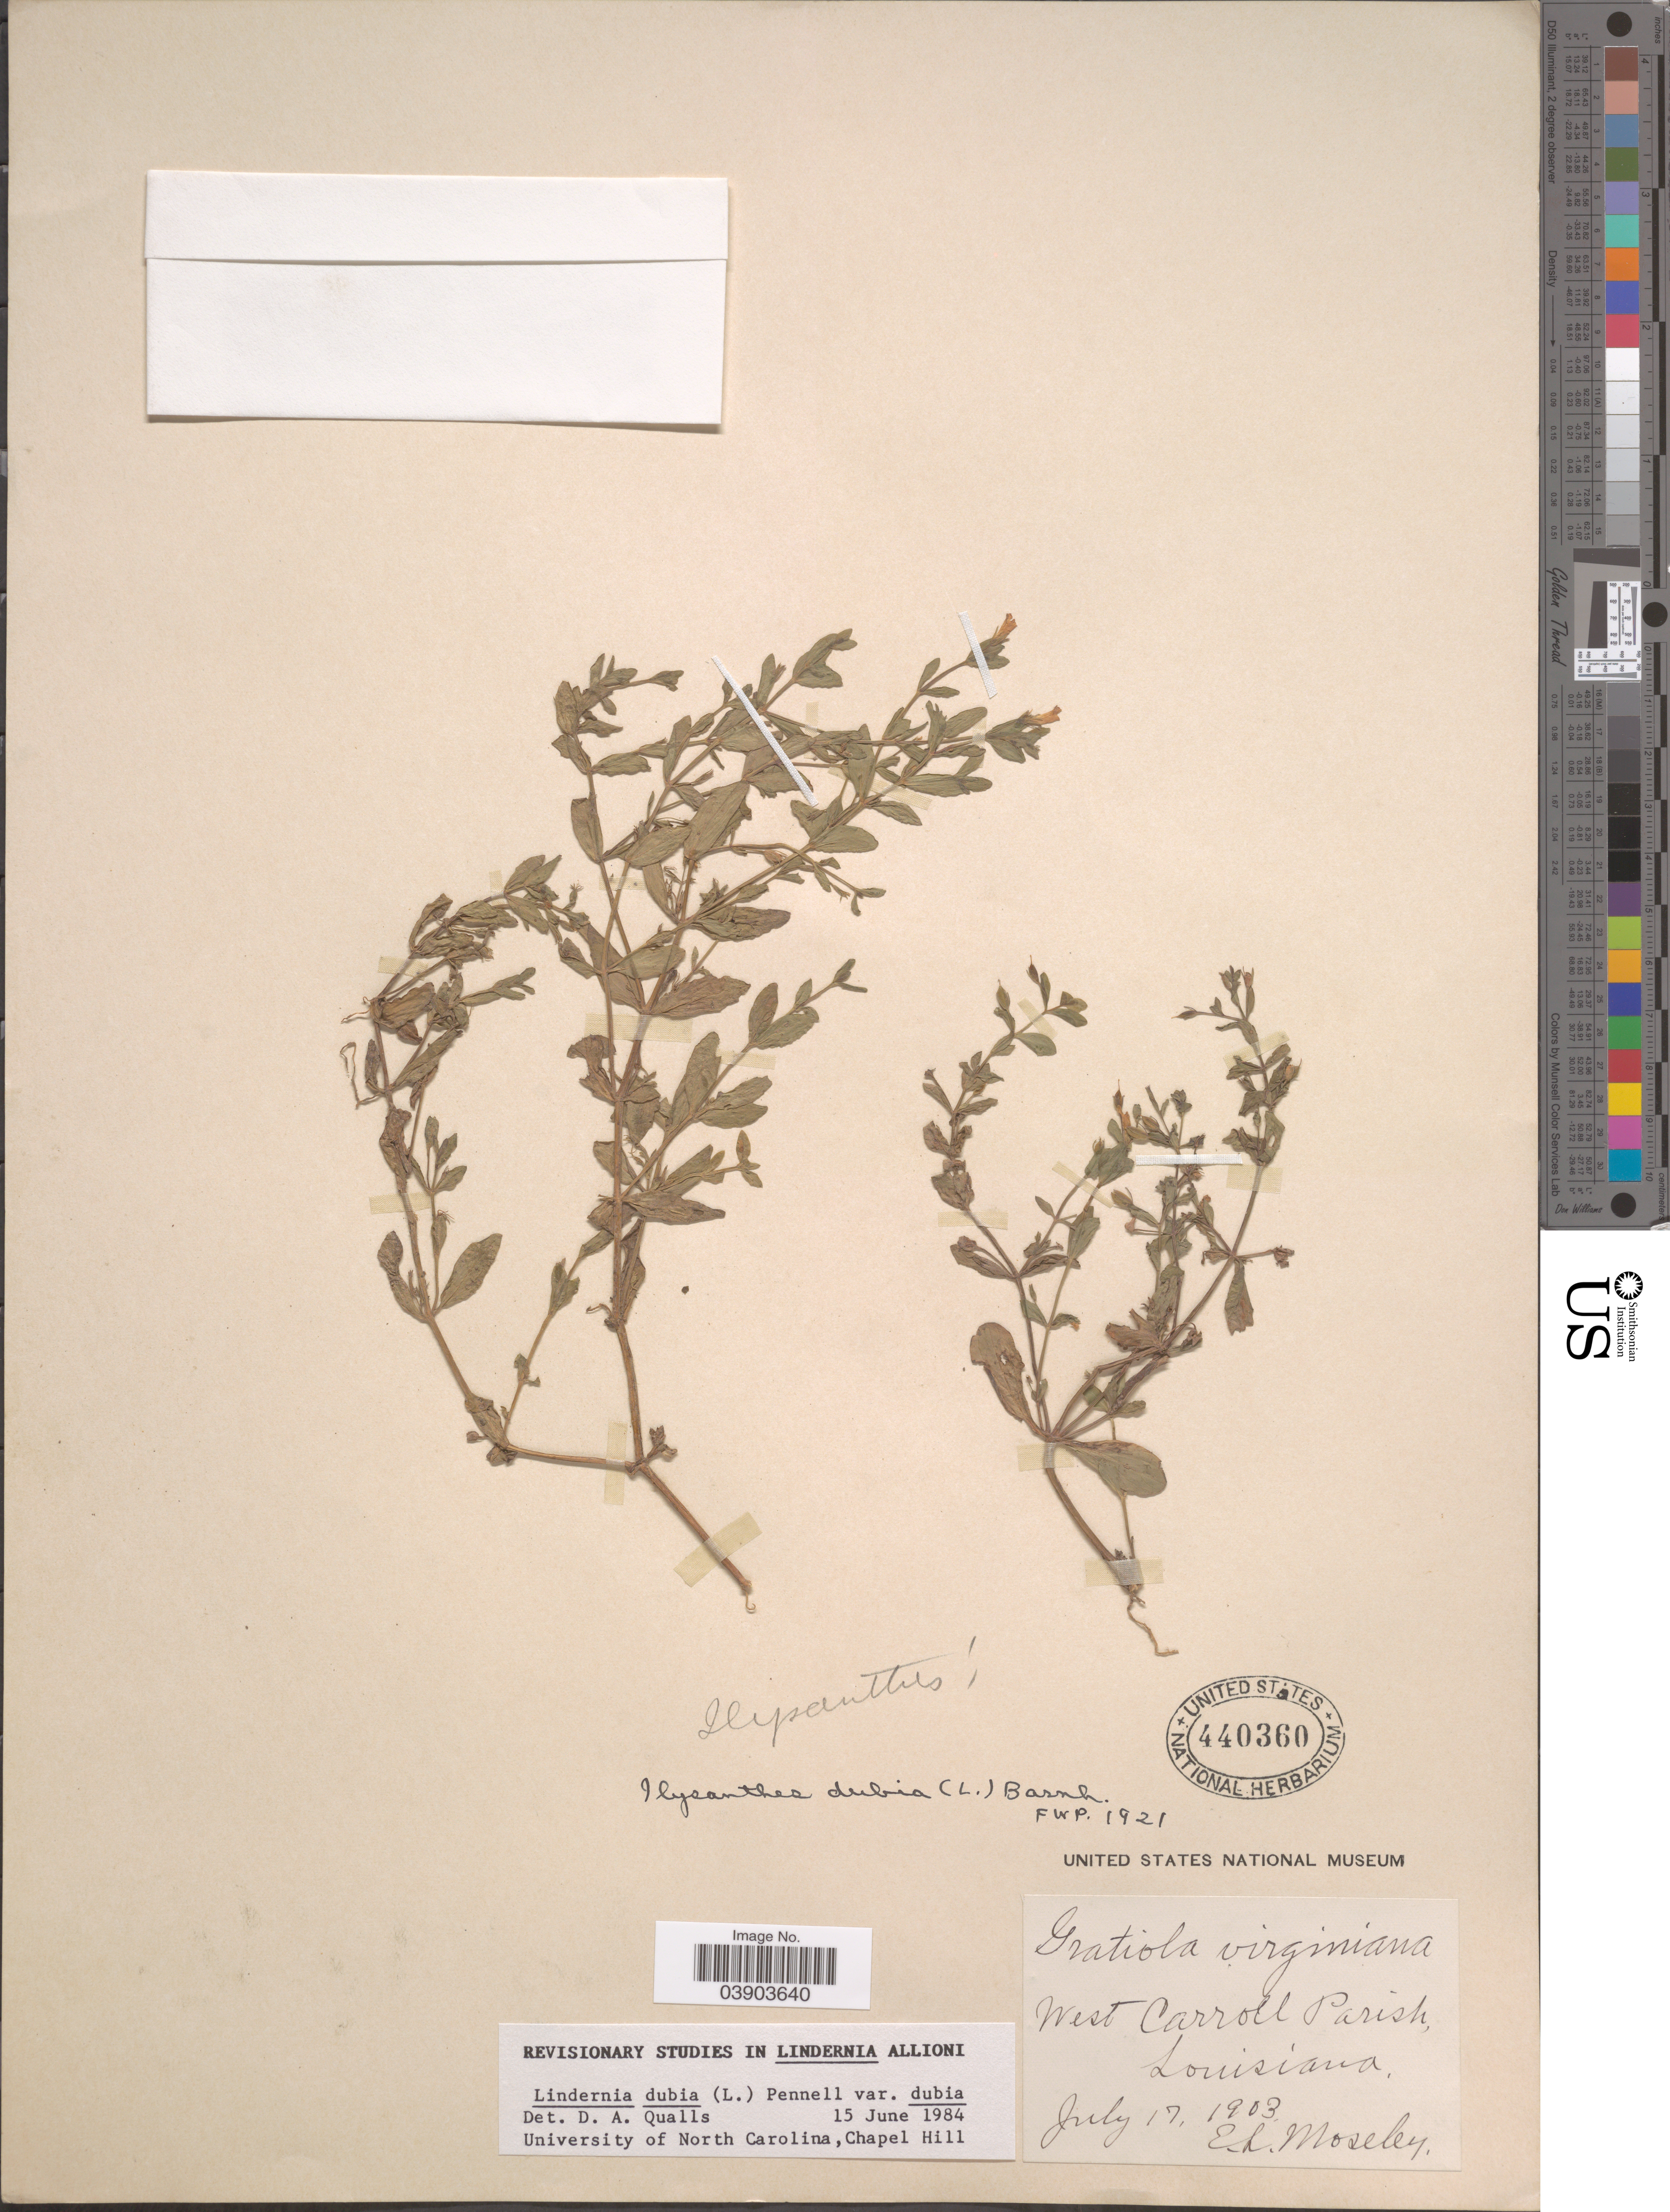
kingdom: Plantae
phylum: Tracheophyta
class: Magnoliopsida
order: Lamiales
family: Linderniaceae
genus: Lindernia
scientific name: Lindernia dubia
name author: (L.) Pennell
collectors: E. Moseley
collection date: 1903-07-17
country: United States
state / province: Louisiana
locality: West Carroll Parish.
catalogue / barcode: US 440360